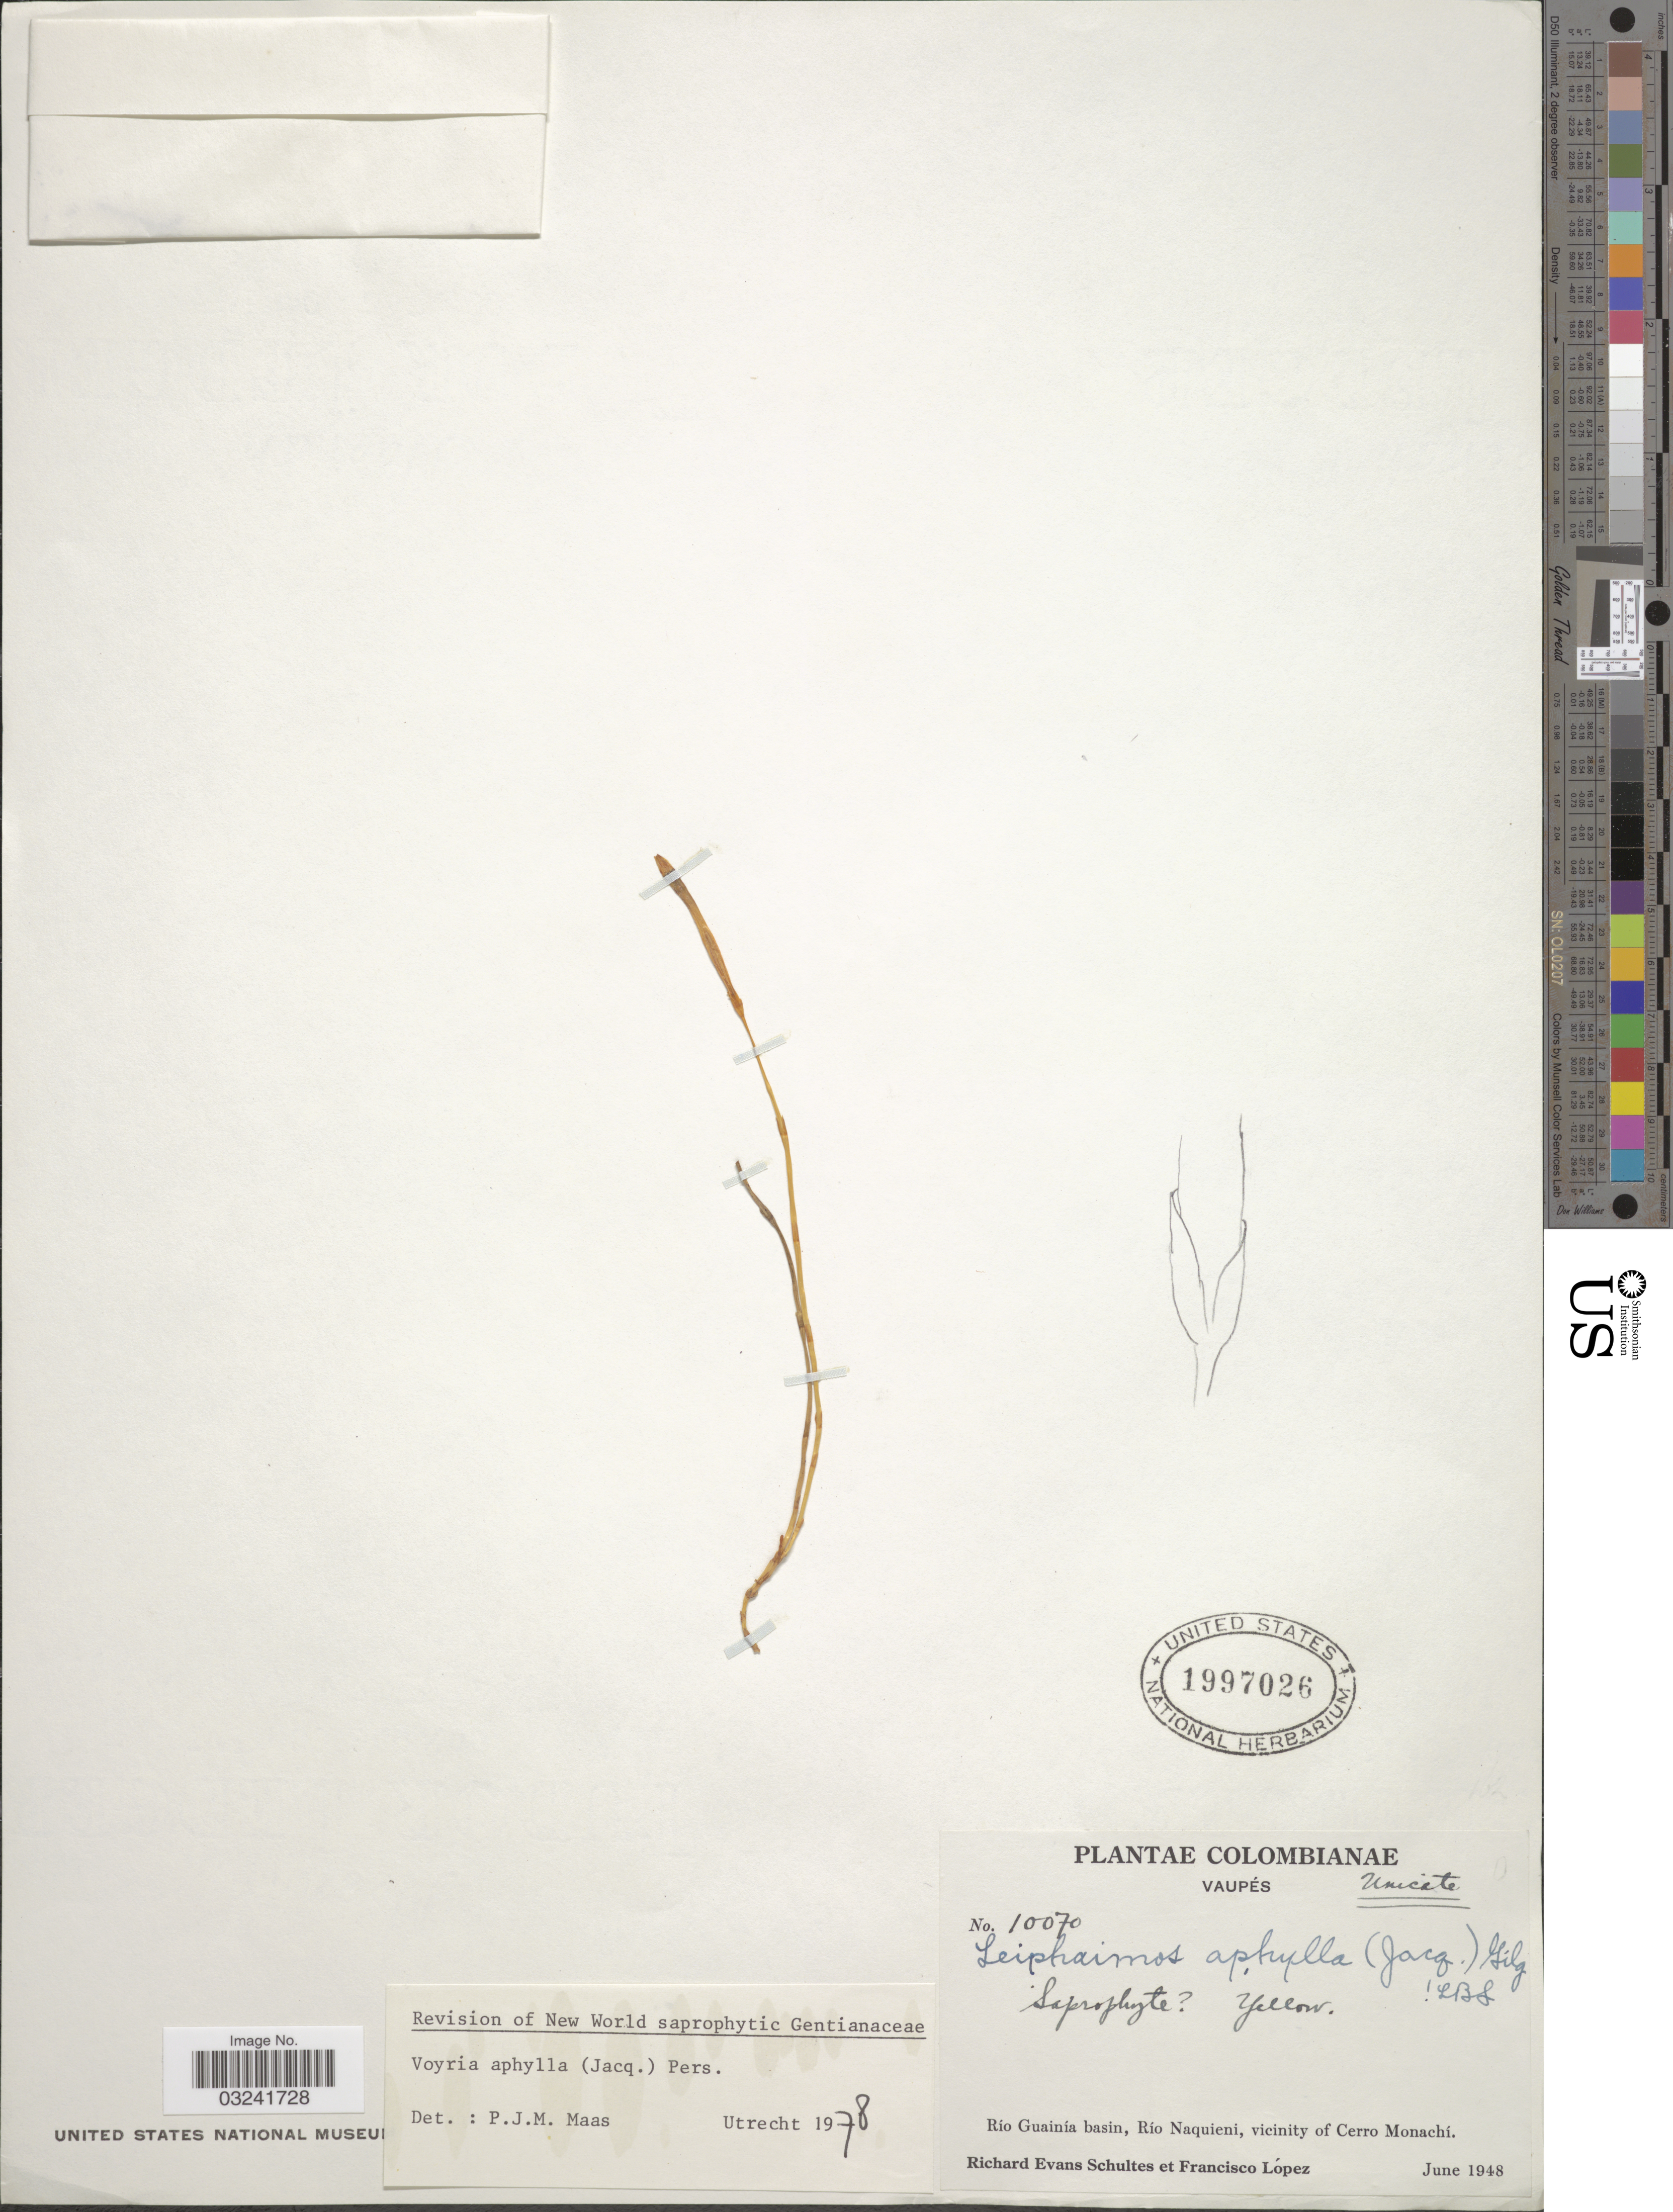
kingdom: Plantae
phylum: Tracheophyta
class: Magnoliopsida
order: Gentianales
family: Gentianaceae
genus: Voyria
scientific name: Voyria aphylla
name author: (Jacq.) Pers.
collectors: R. E. Schultes & F. Lopéz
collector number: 10070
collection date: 1948-06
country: Colombia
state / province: Vaupés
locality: Río Guainía basin, Río Naquieni, vicinity of Cerro Monachí.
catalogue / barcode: US 1997026